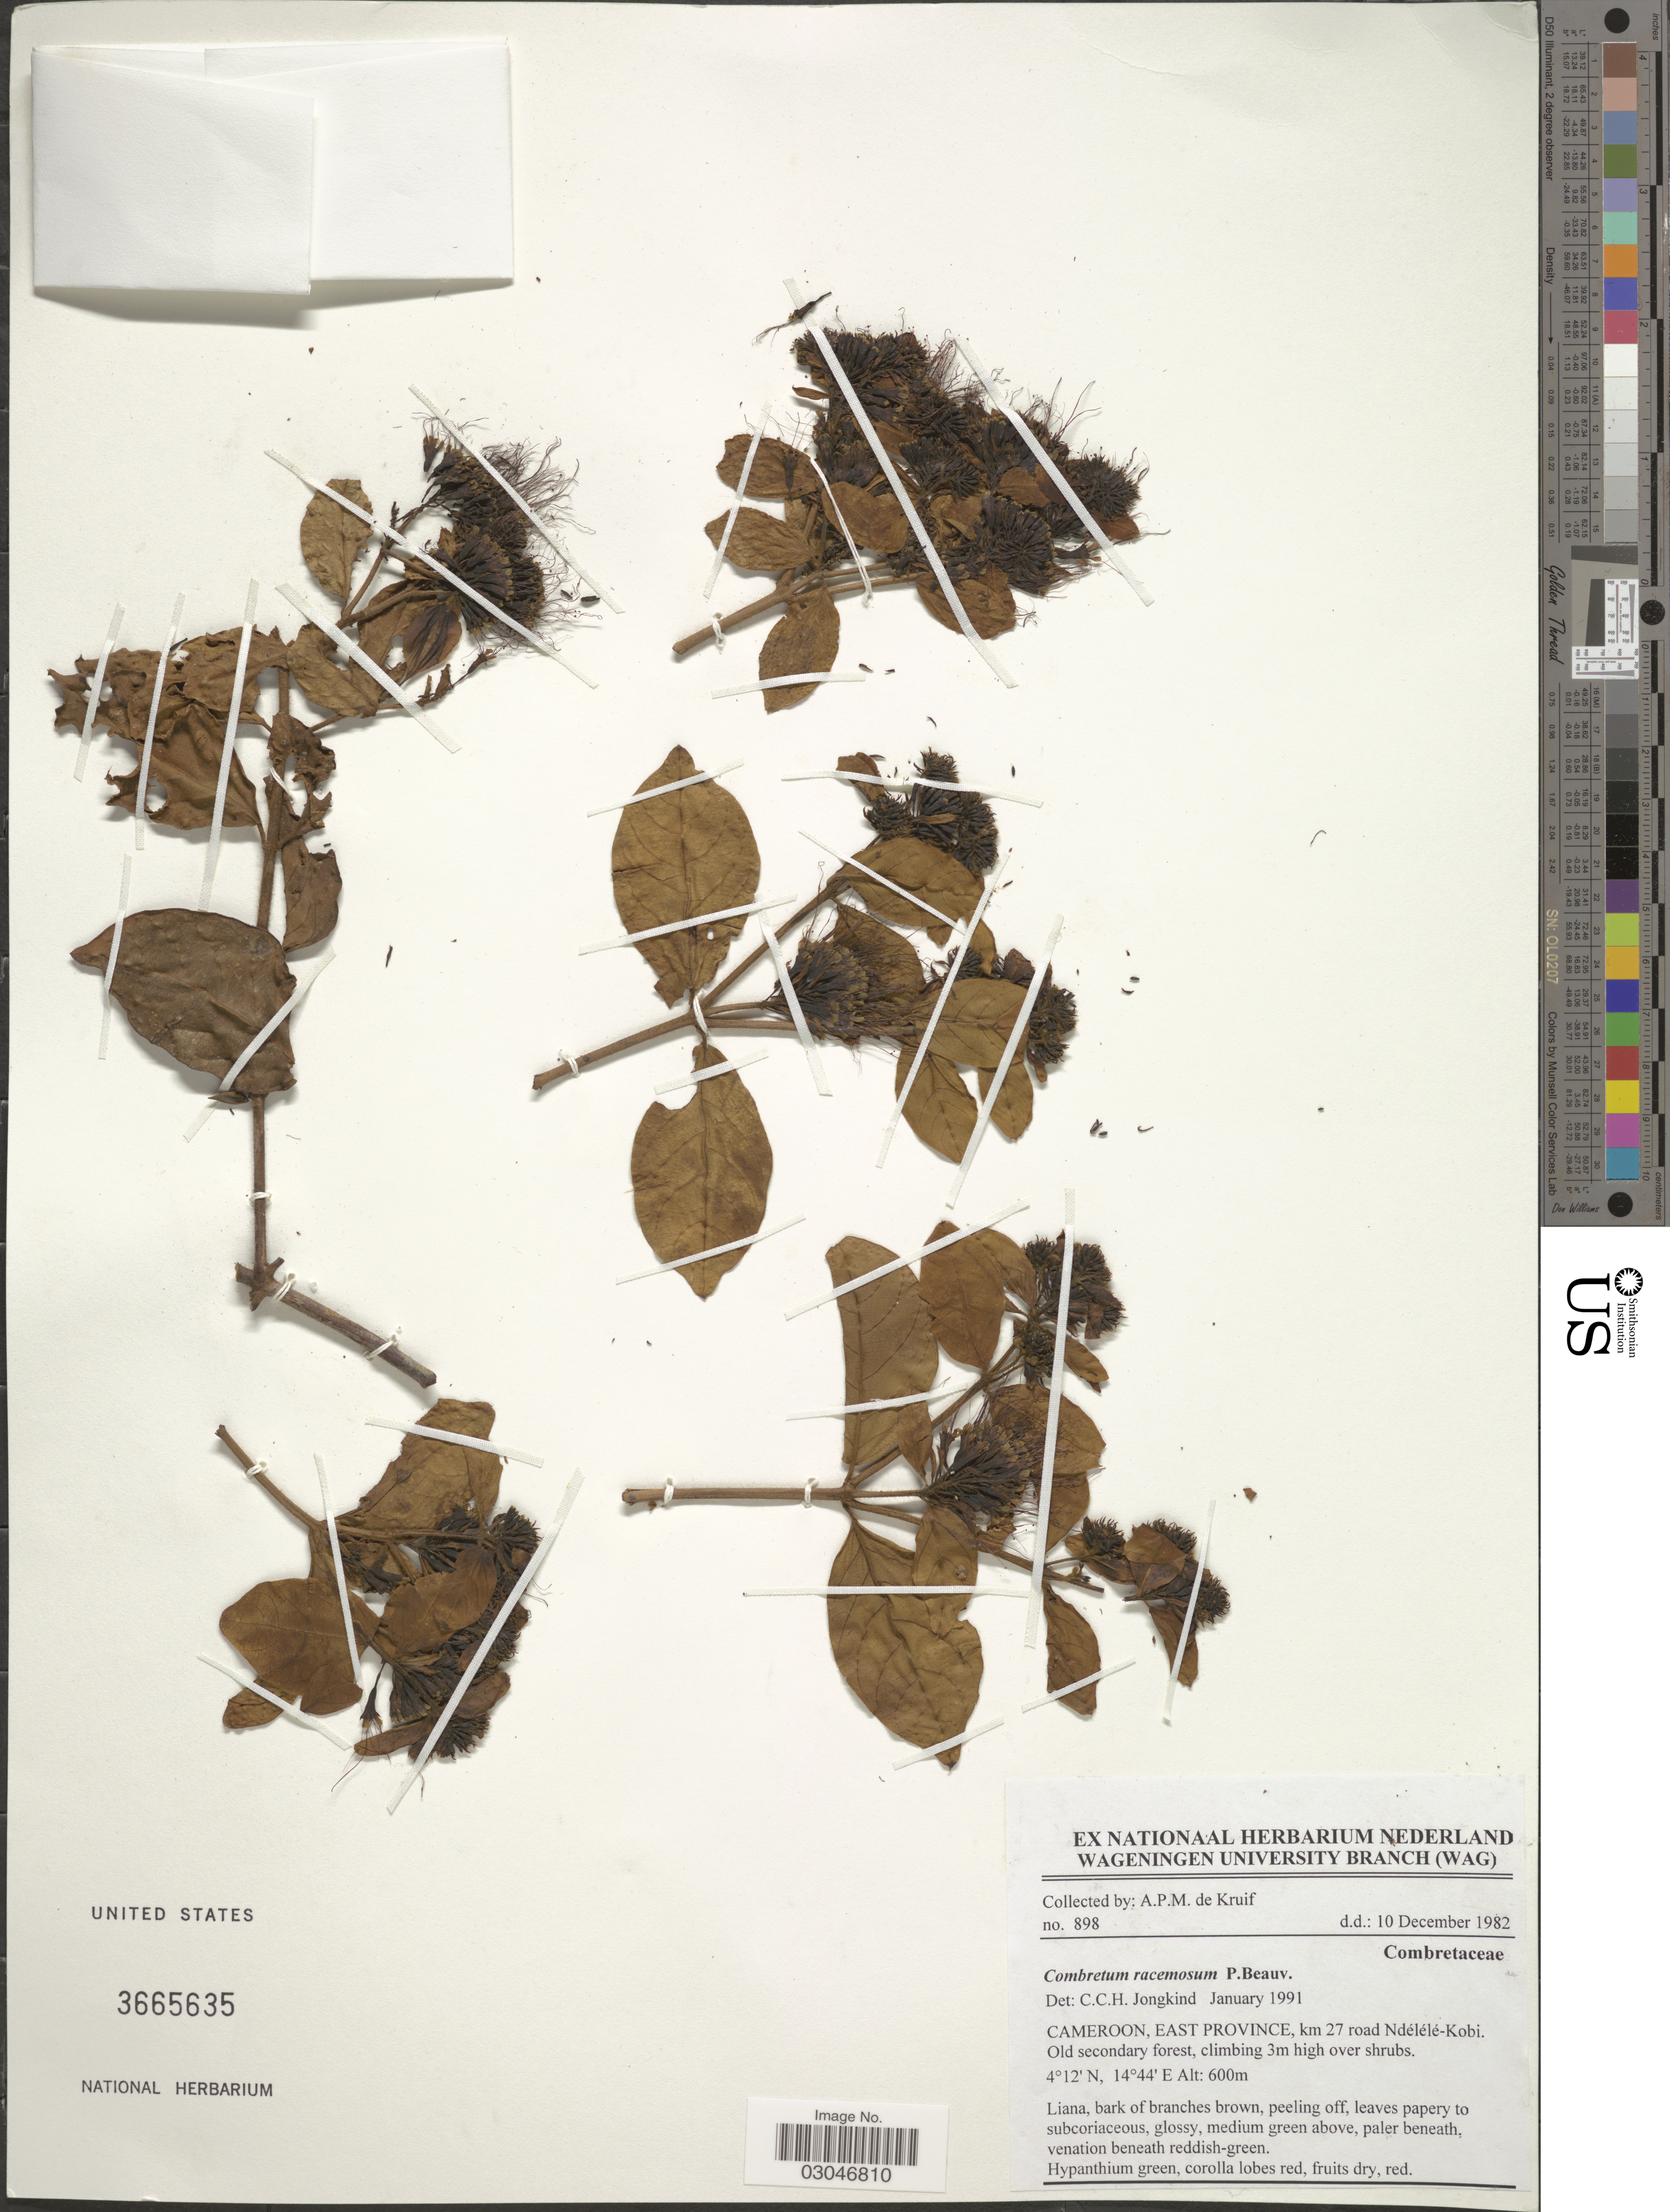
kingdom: Plantae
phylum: Tracheophyta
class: Magnoliopsida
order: Myrtales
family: Combretaceae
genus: Combretum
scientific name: Combretum racemosum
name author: P. Beauv.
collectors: A. P. de Kruif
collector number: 898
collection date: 1982-12-10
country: Cameroon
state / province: Est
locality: East Province, km 27 road Ndélélé-Kobi.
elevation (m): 600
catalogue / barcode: US 3665635